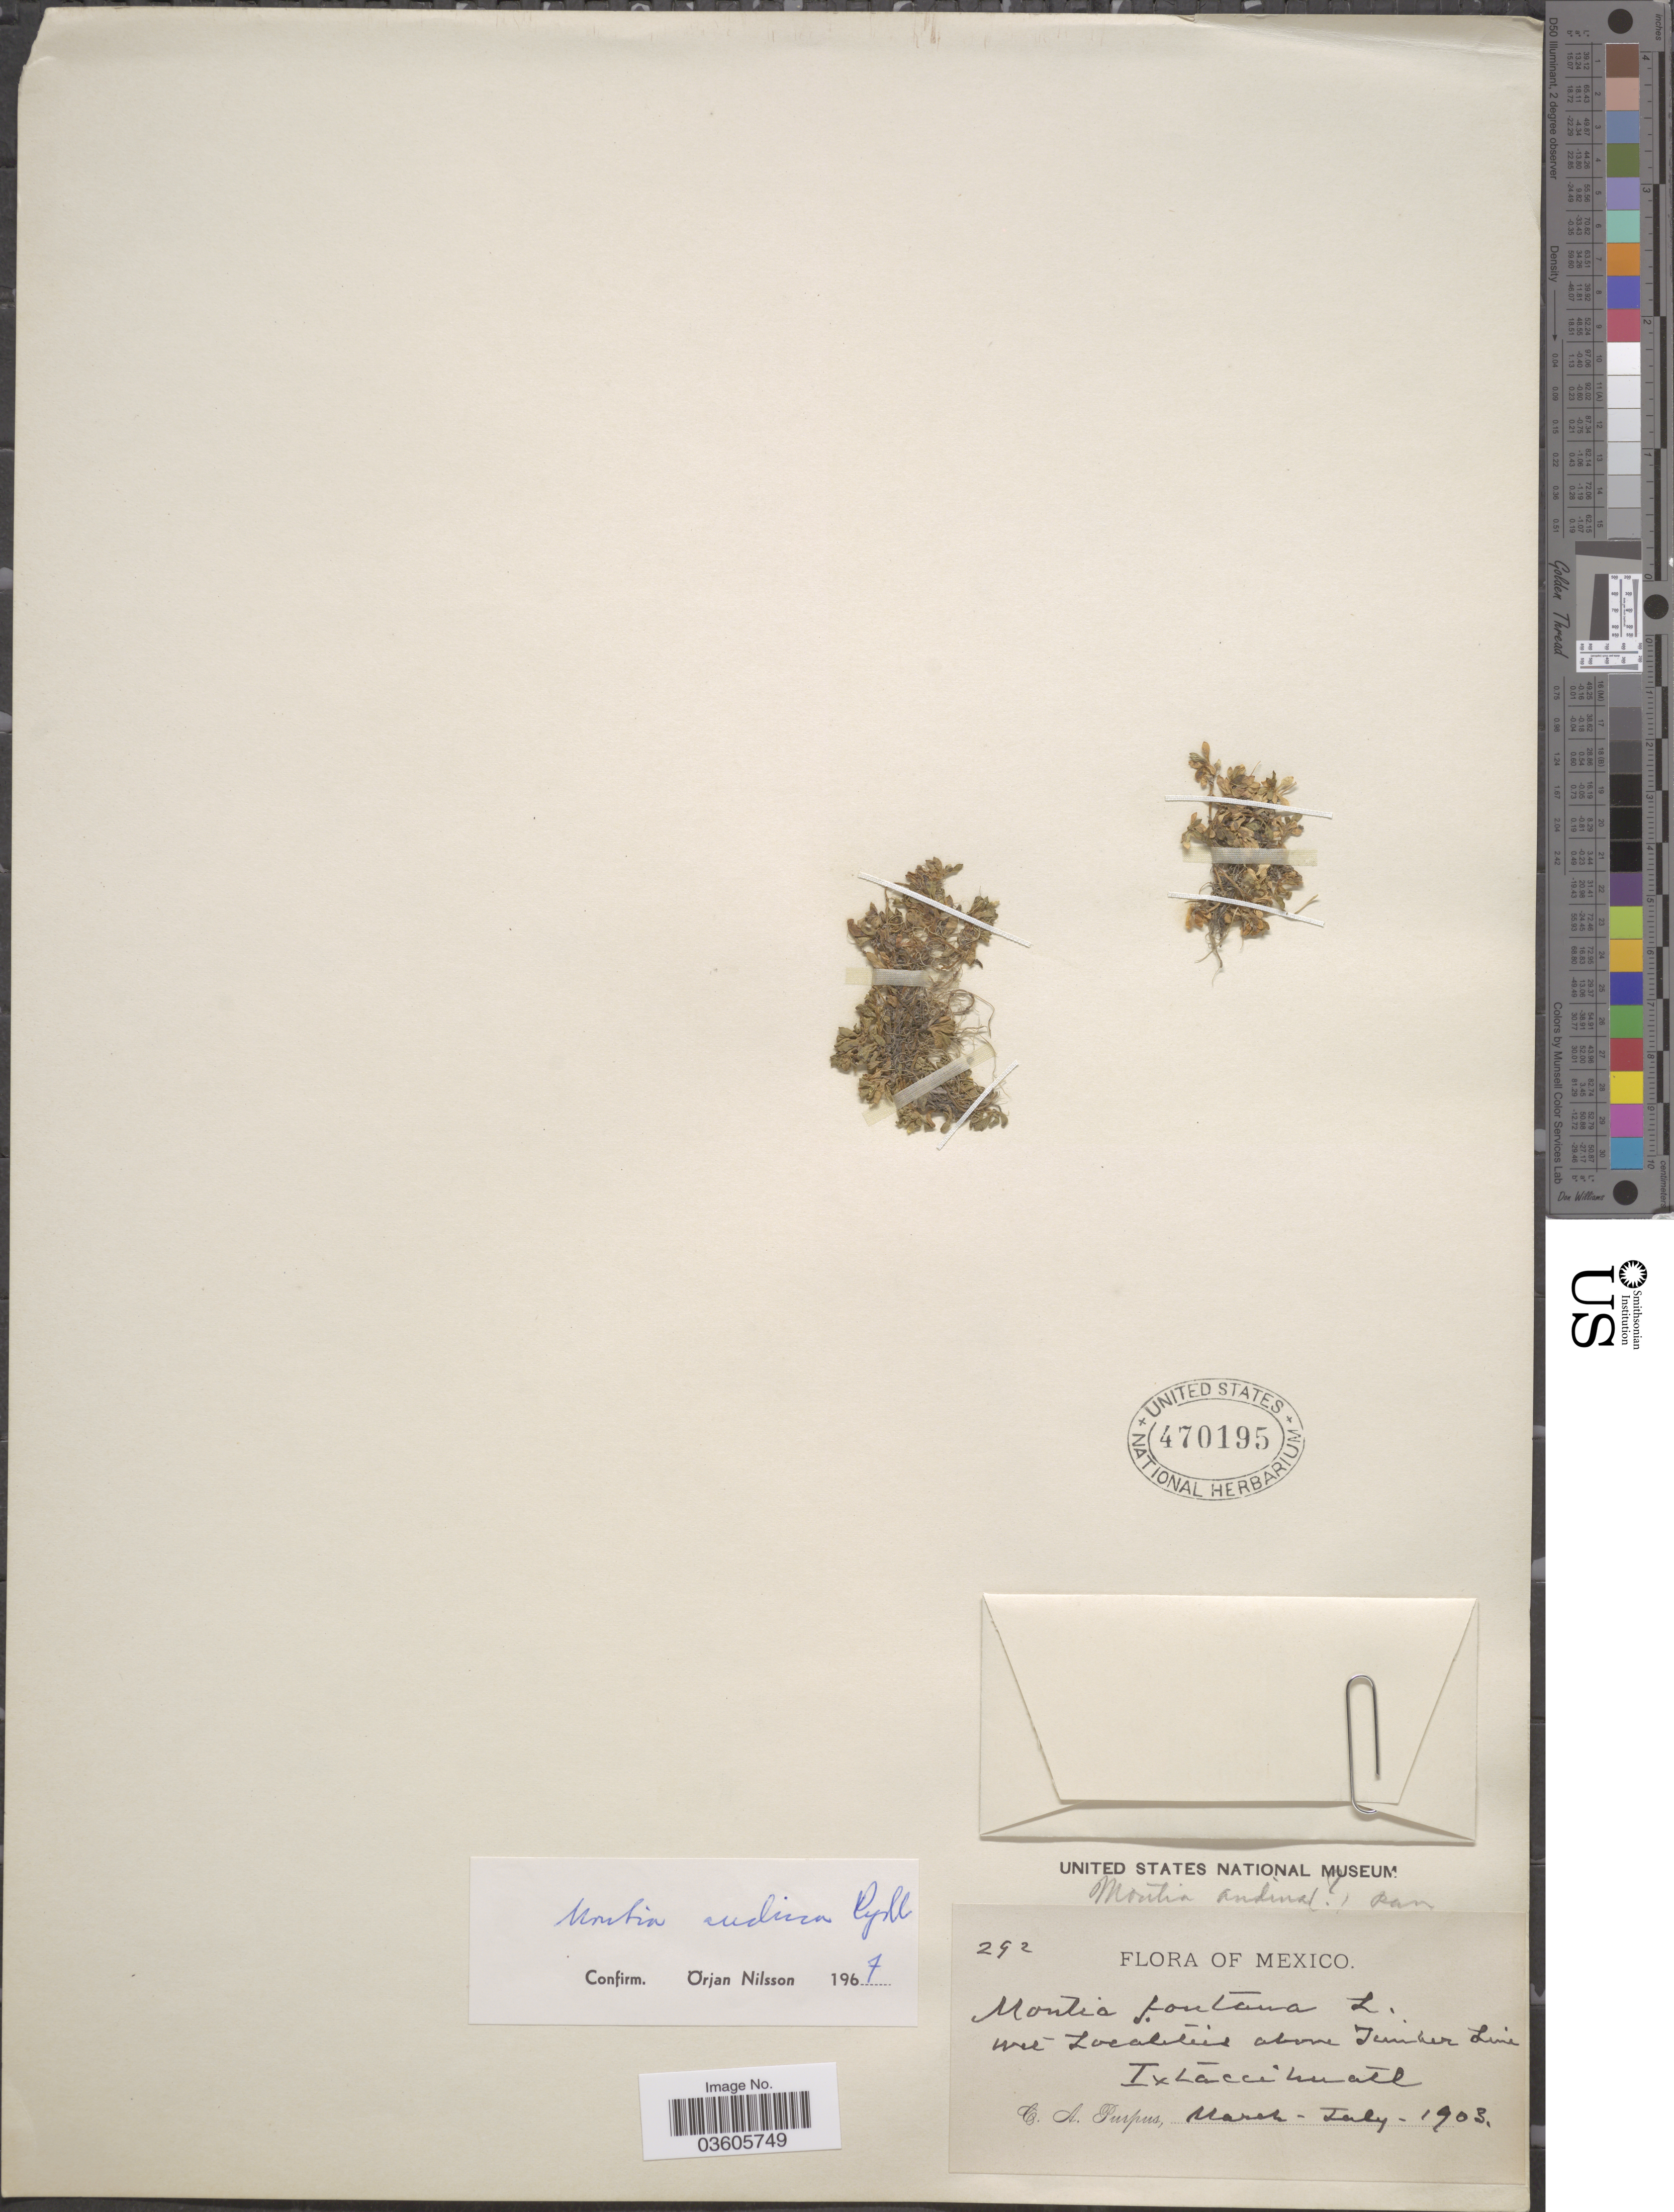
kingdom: Plantae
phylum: Tracheophyta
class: Magnoliopsida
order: Caryophyllales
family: Montiaceae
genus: Montia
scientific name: Montia andina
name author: Rydb.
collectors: C. A. Purpus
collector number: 292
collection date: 1903-03/1903-07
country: Mexico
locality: Ixtaccihuatl.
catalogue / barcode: US 470195